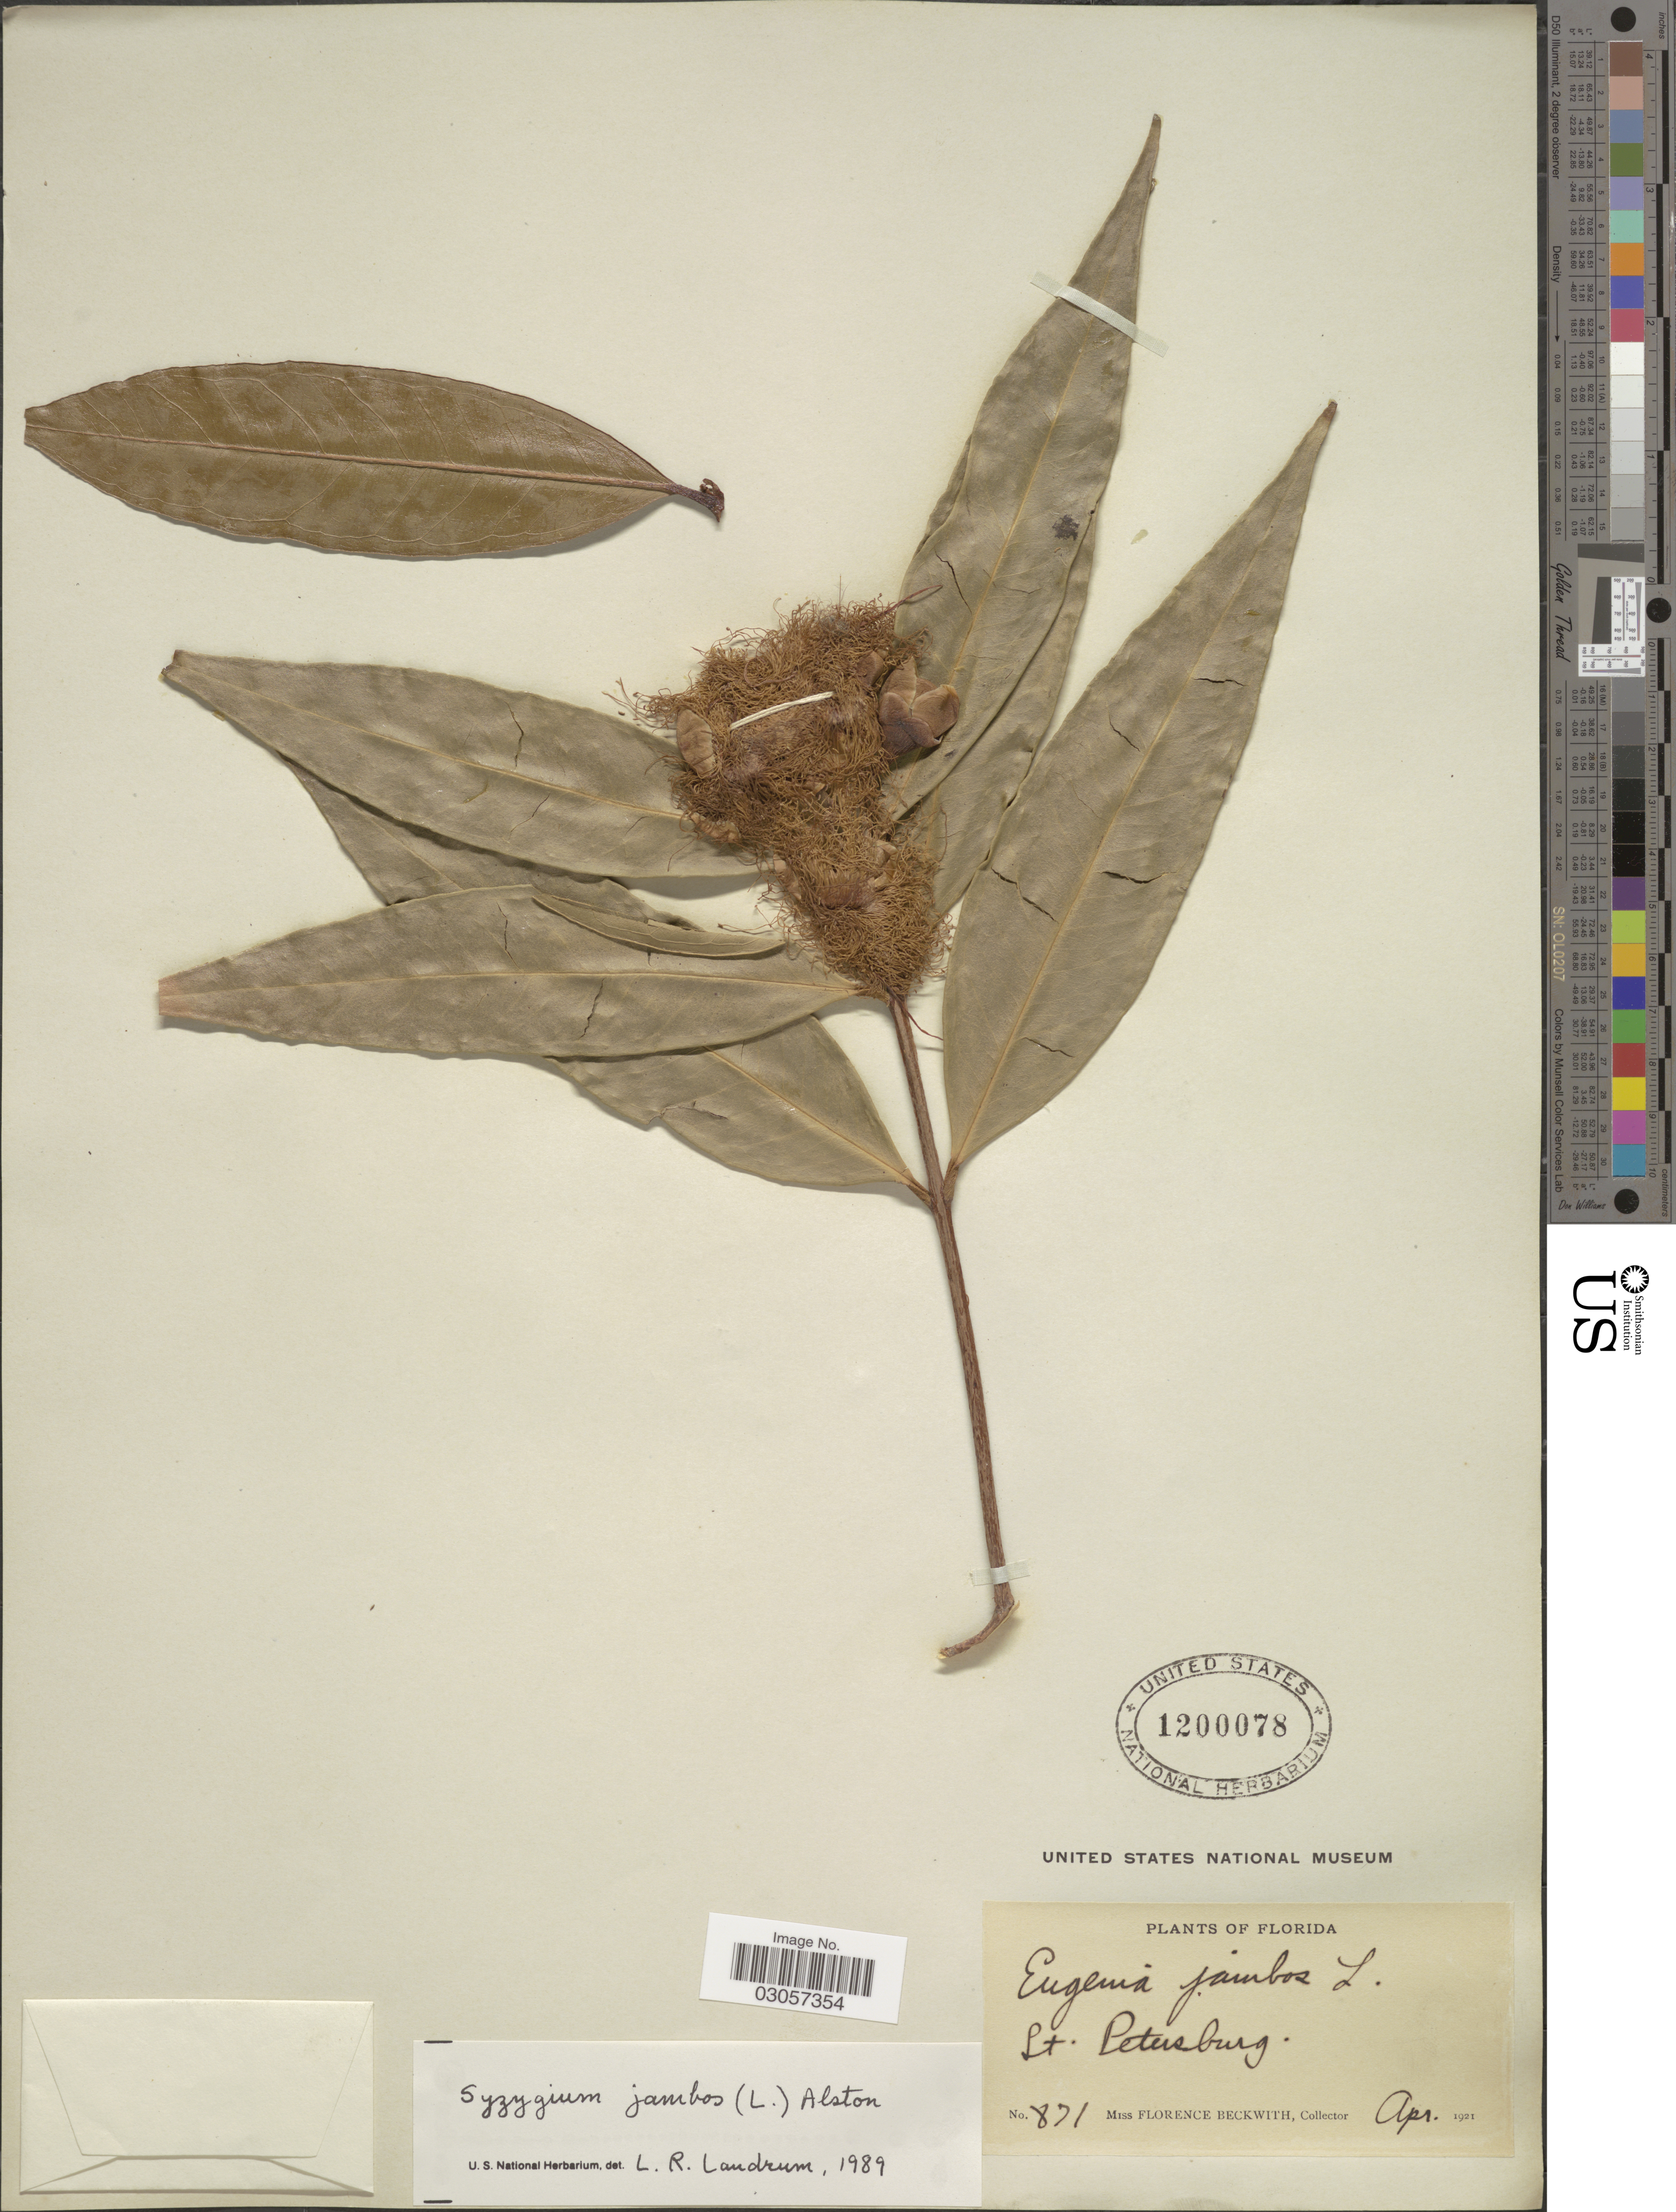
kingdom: Plantae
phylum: Tracheophyta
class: Magnoliopsida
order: Myrtales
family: Myrtaceae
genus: Syzygium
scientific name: Syzygium jambos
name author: (L.) Alston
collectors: F. Beckwith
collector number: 871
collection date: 1921-04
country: United States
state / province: Florida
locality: St. Petersburg.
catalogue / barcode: US 1200078